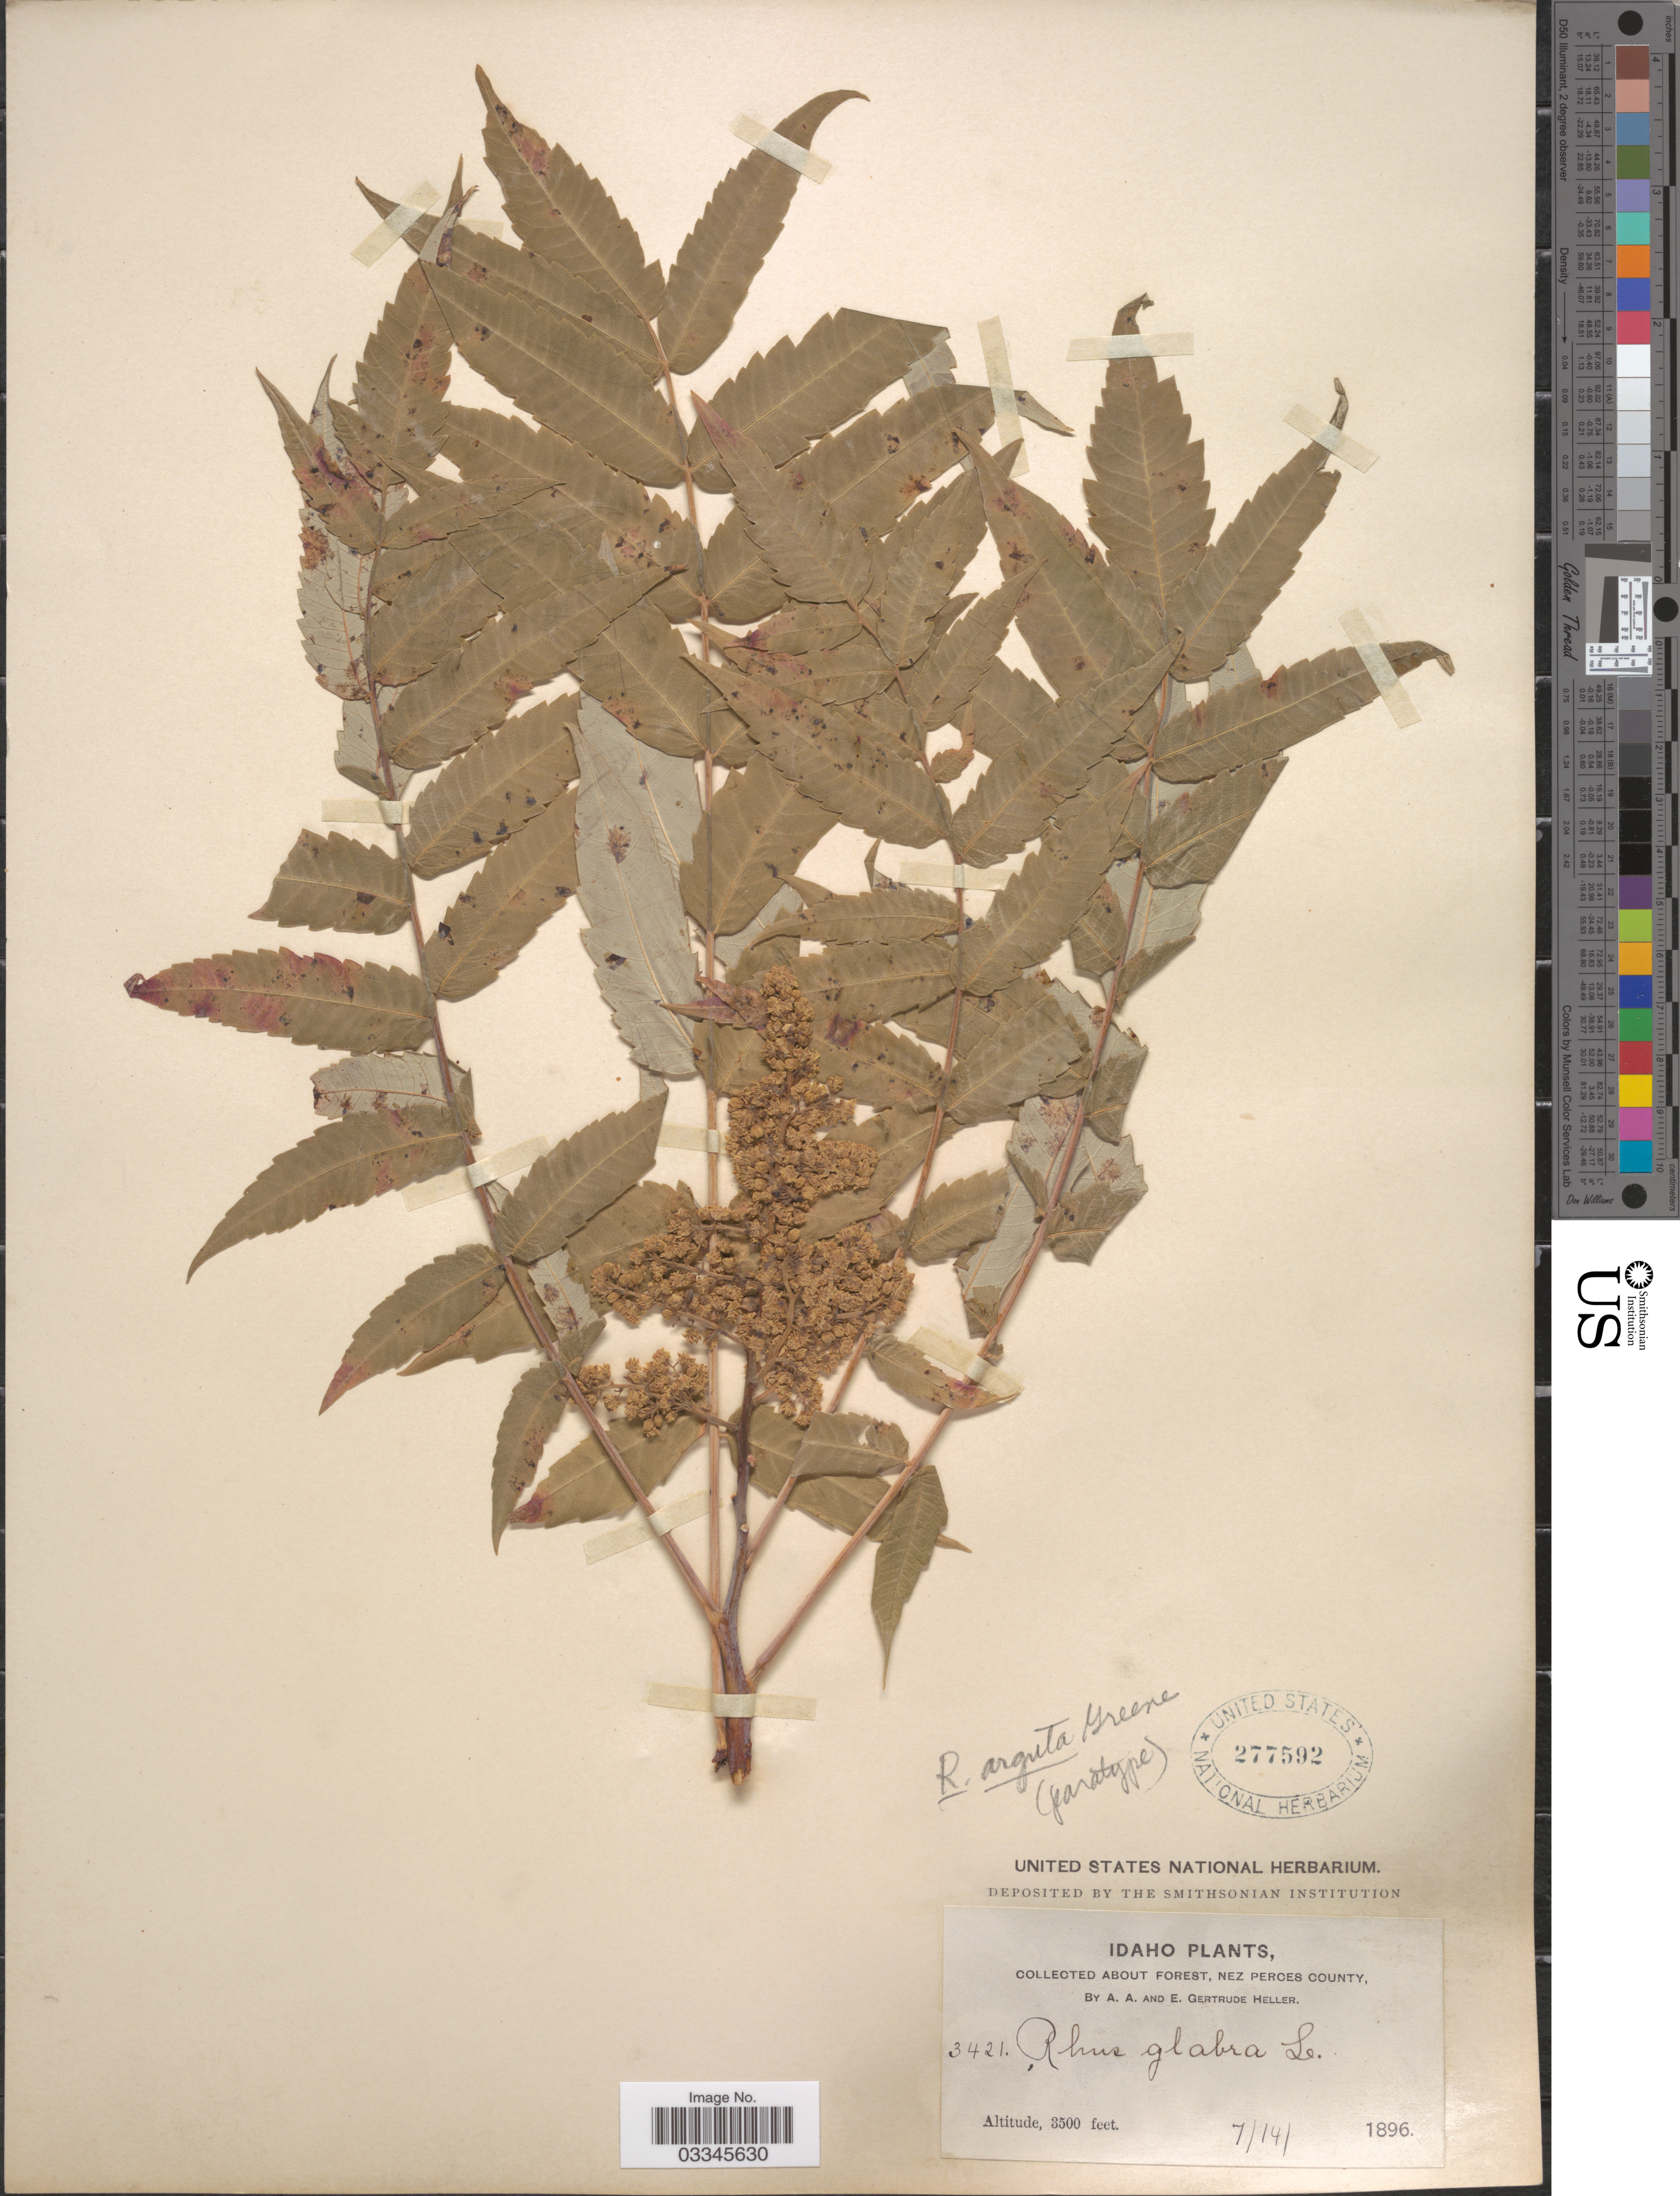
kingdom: Plantae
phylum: Tracheophyta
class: Magnoliopsida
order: Sapindales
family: Anacardiaceae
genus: Rhus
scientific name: Rhus arguta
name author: Greene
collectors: A. A. Heller & E. G. Heller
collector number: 3421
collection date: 1896-07-14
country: United States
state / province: Idaho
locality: About forest, Nez Perces County.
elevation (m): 1067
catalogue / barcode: US 277592